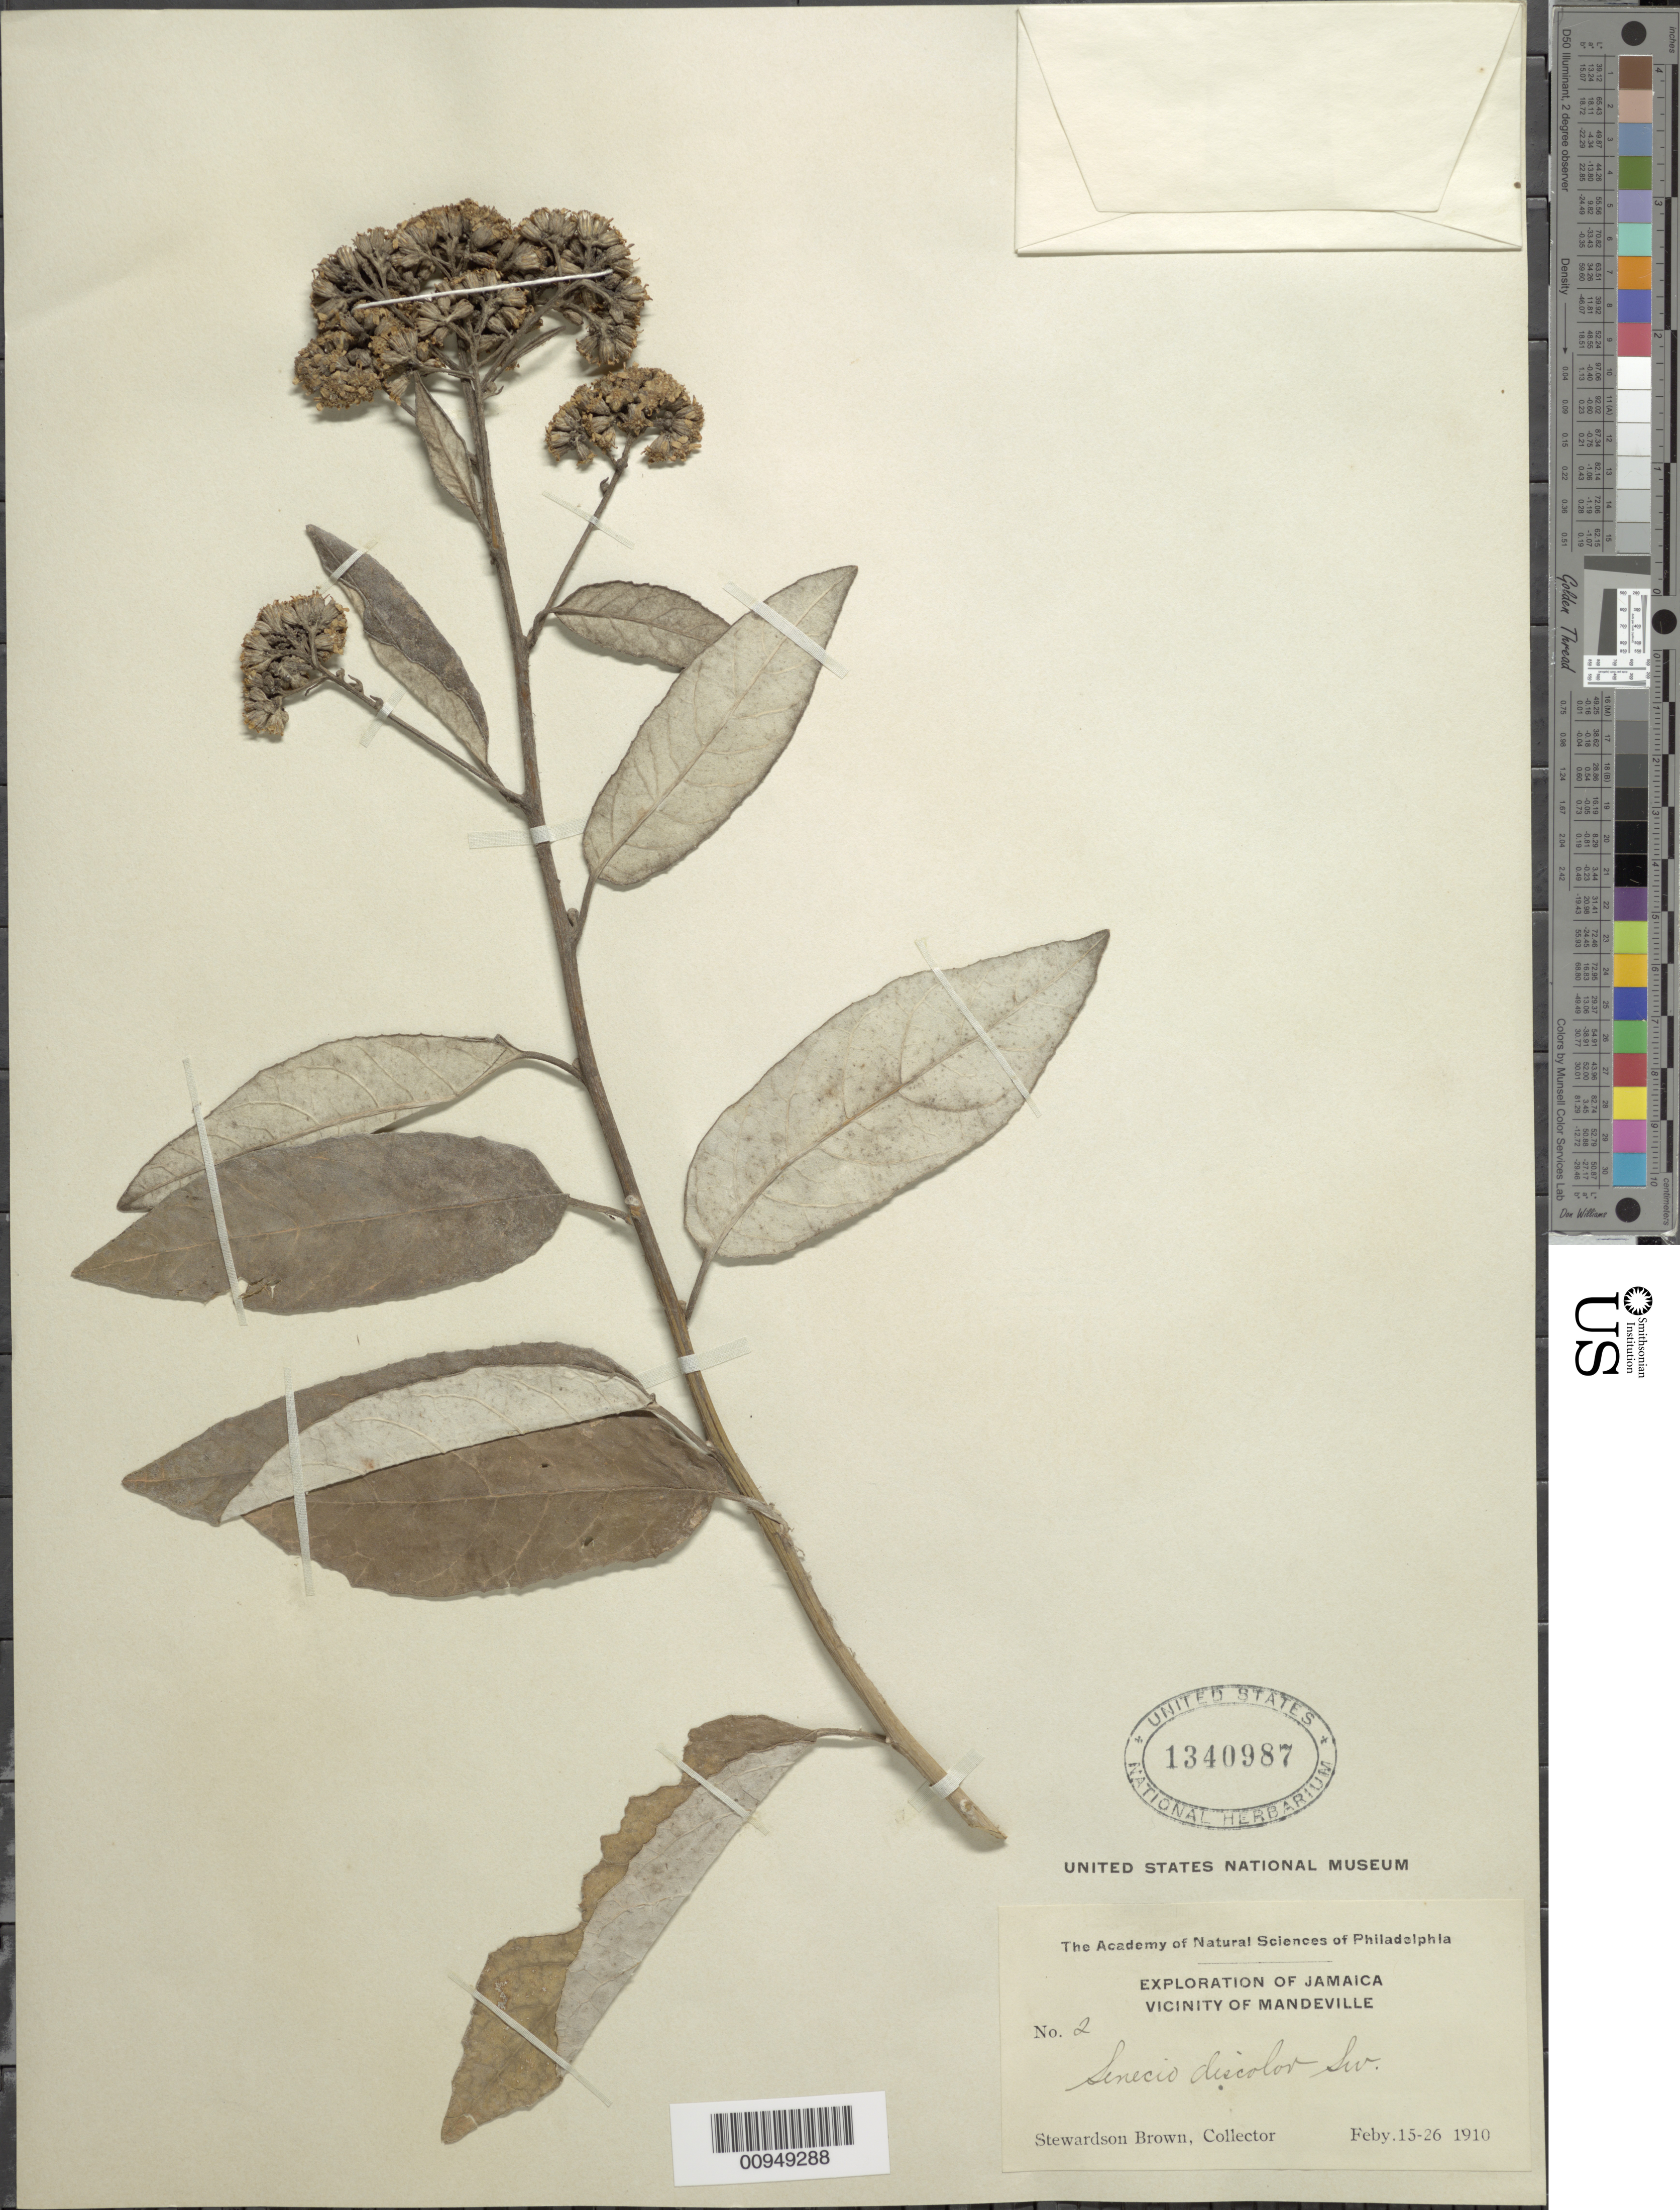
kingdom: Plantae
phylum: Tracheophyta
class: Magnoliopsida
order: Asterales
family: Asteraceae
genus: Senecio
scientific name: Senecio discolor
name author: (Sw.) DC.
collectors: S. Brown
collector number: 2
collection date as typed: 15 Feb 1910 to 26 Feb 1910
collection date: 1910-02-15/1910-02-26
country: Jamaica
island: Jamaica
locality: Vicinity of Mandeville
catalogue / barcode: US 1340987